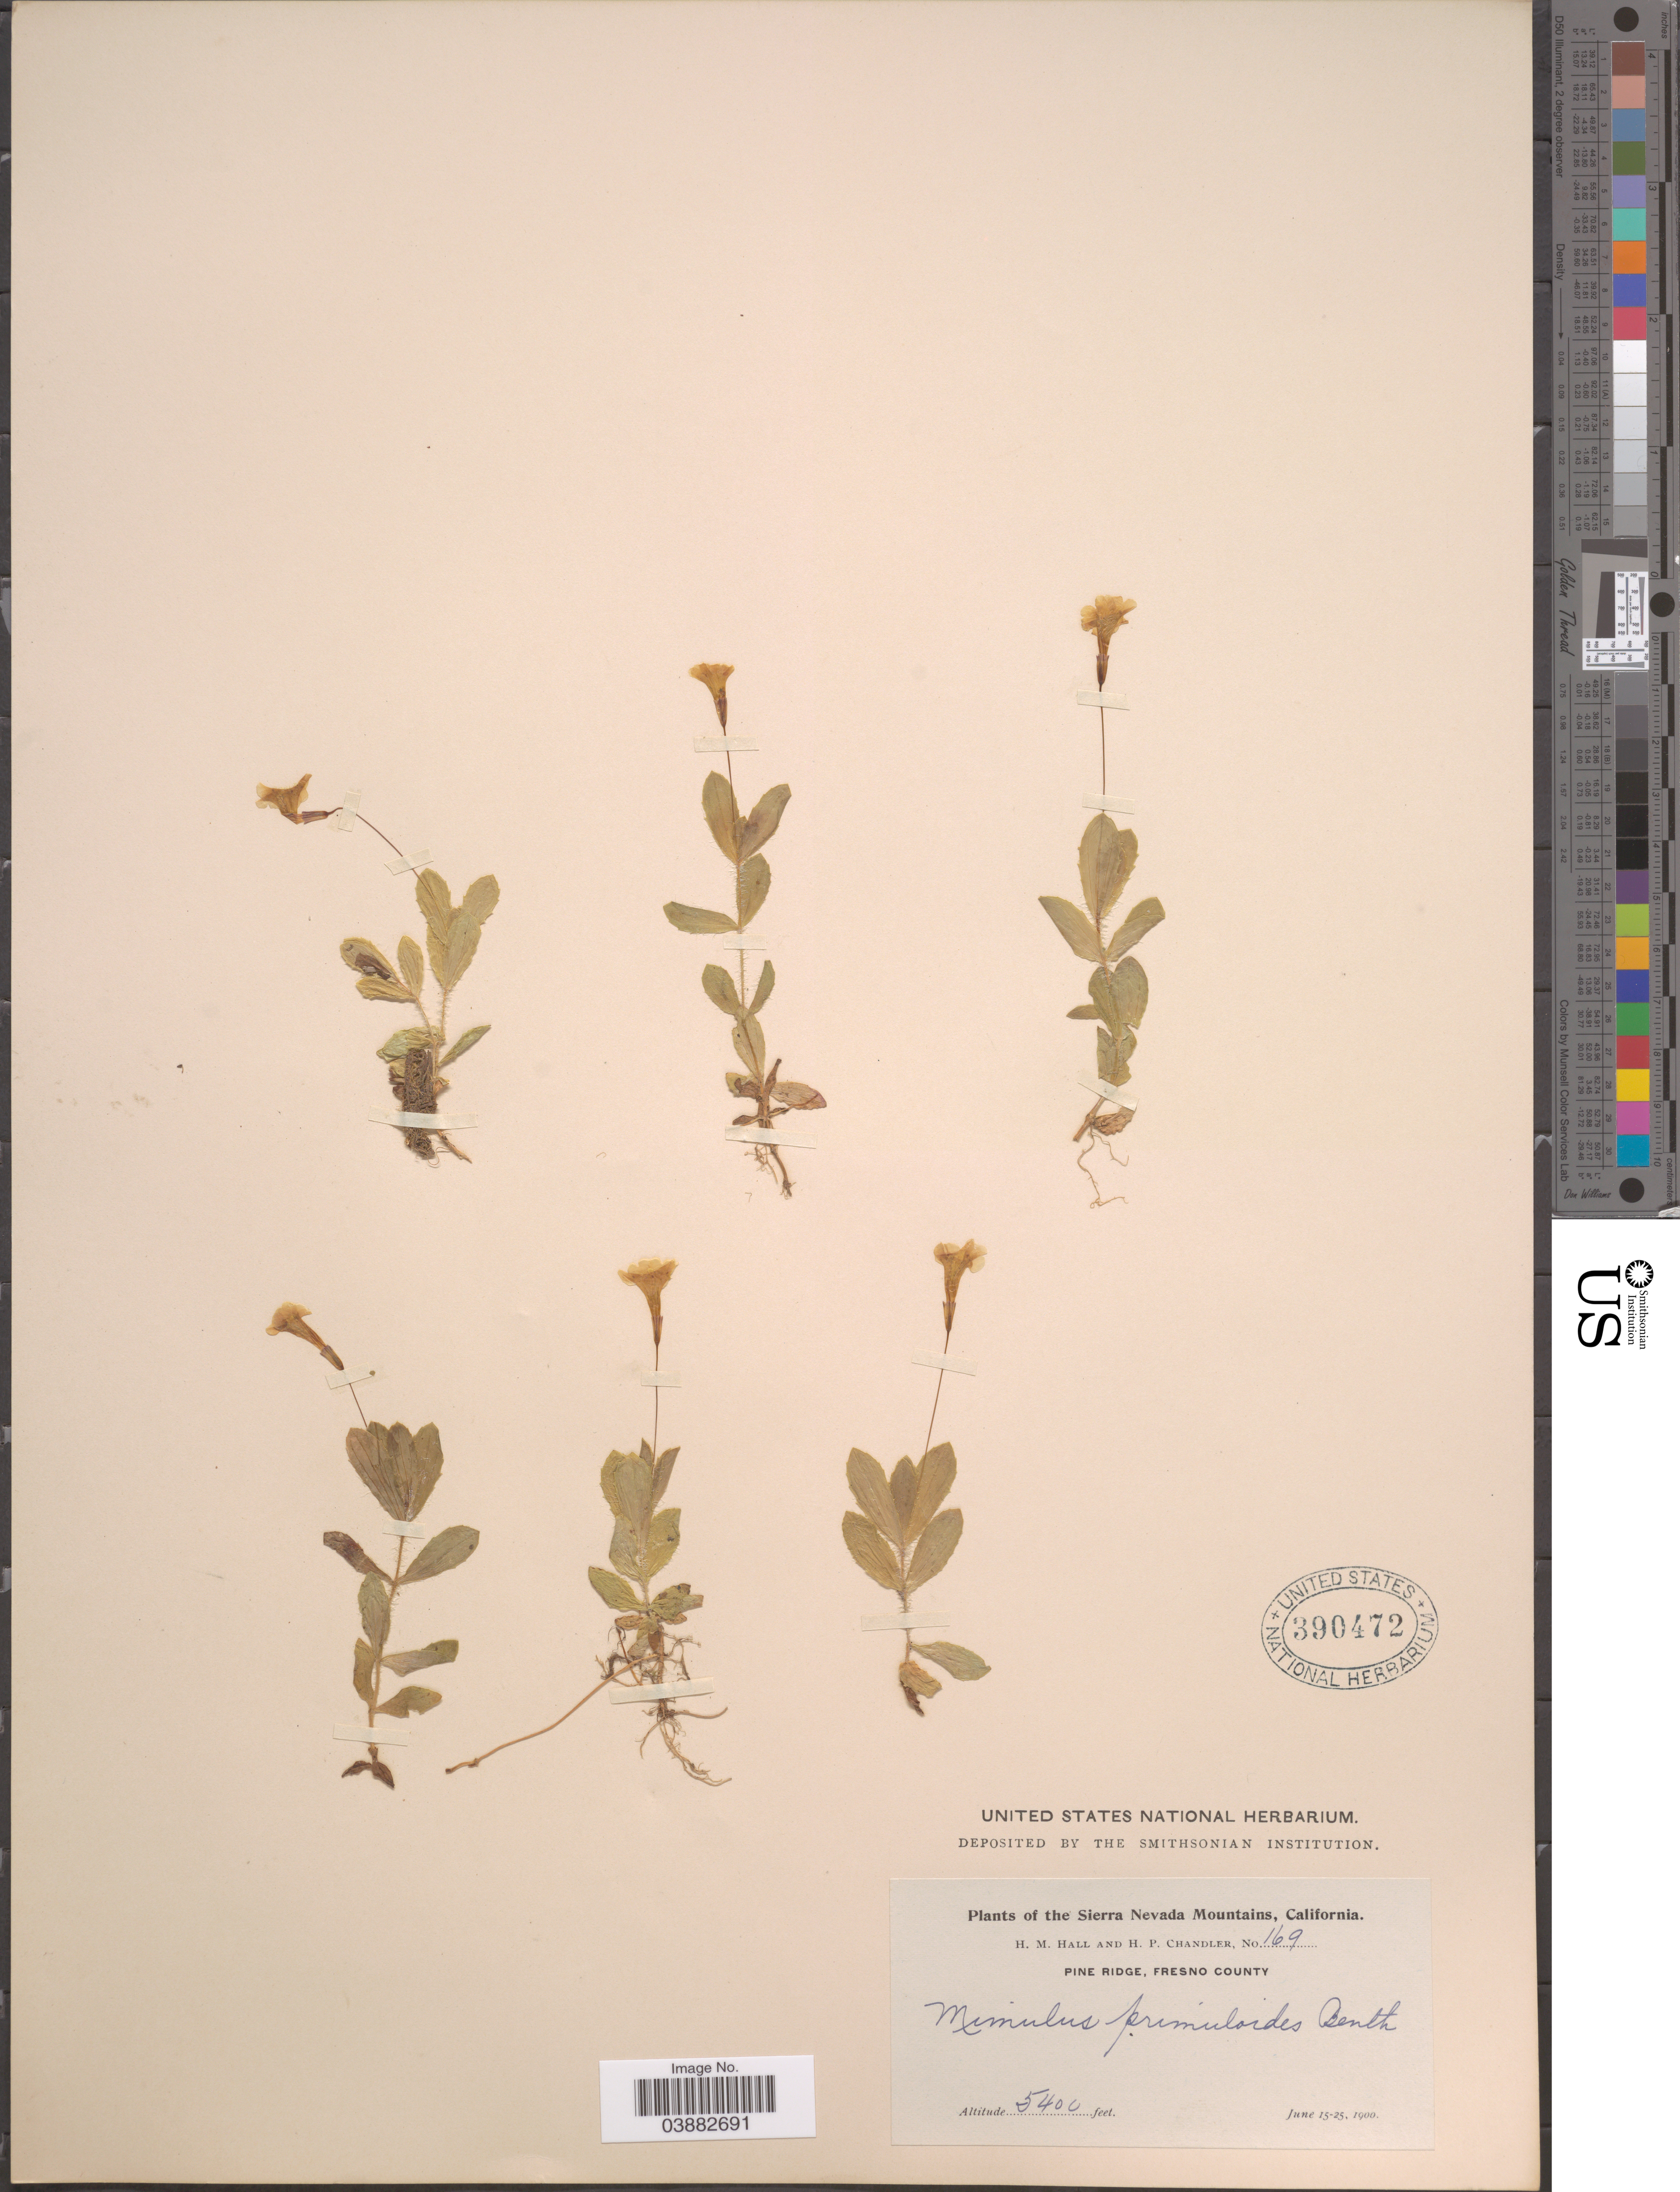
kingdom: Plantae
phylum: Tracheophyta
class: Magnoliopsida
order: Lamiales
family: Phrymaceae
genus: Mimulus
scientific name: Mimulus primuloides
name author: Benth.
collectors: H. M. Hall & H. Chandler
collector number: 169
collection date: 1900-06-15/1900-06-25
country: United States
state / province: California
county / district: Fresno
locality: The Sierra Nevada Mountains. Pine Ridge, Fresno County.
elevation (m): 1646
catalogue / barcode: US 390472